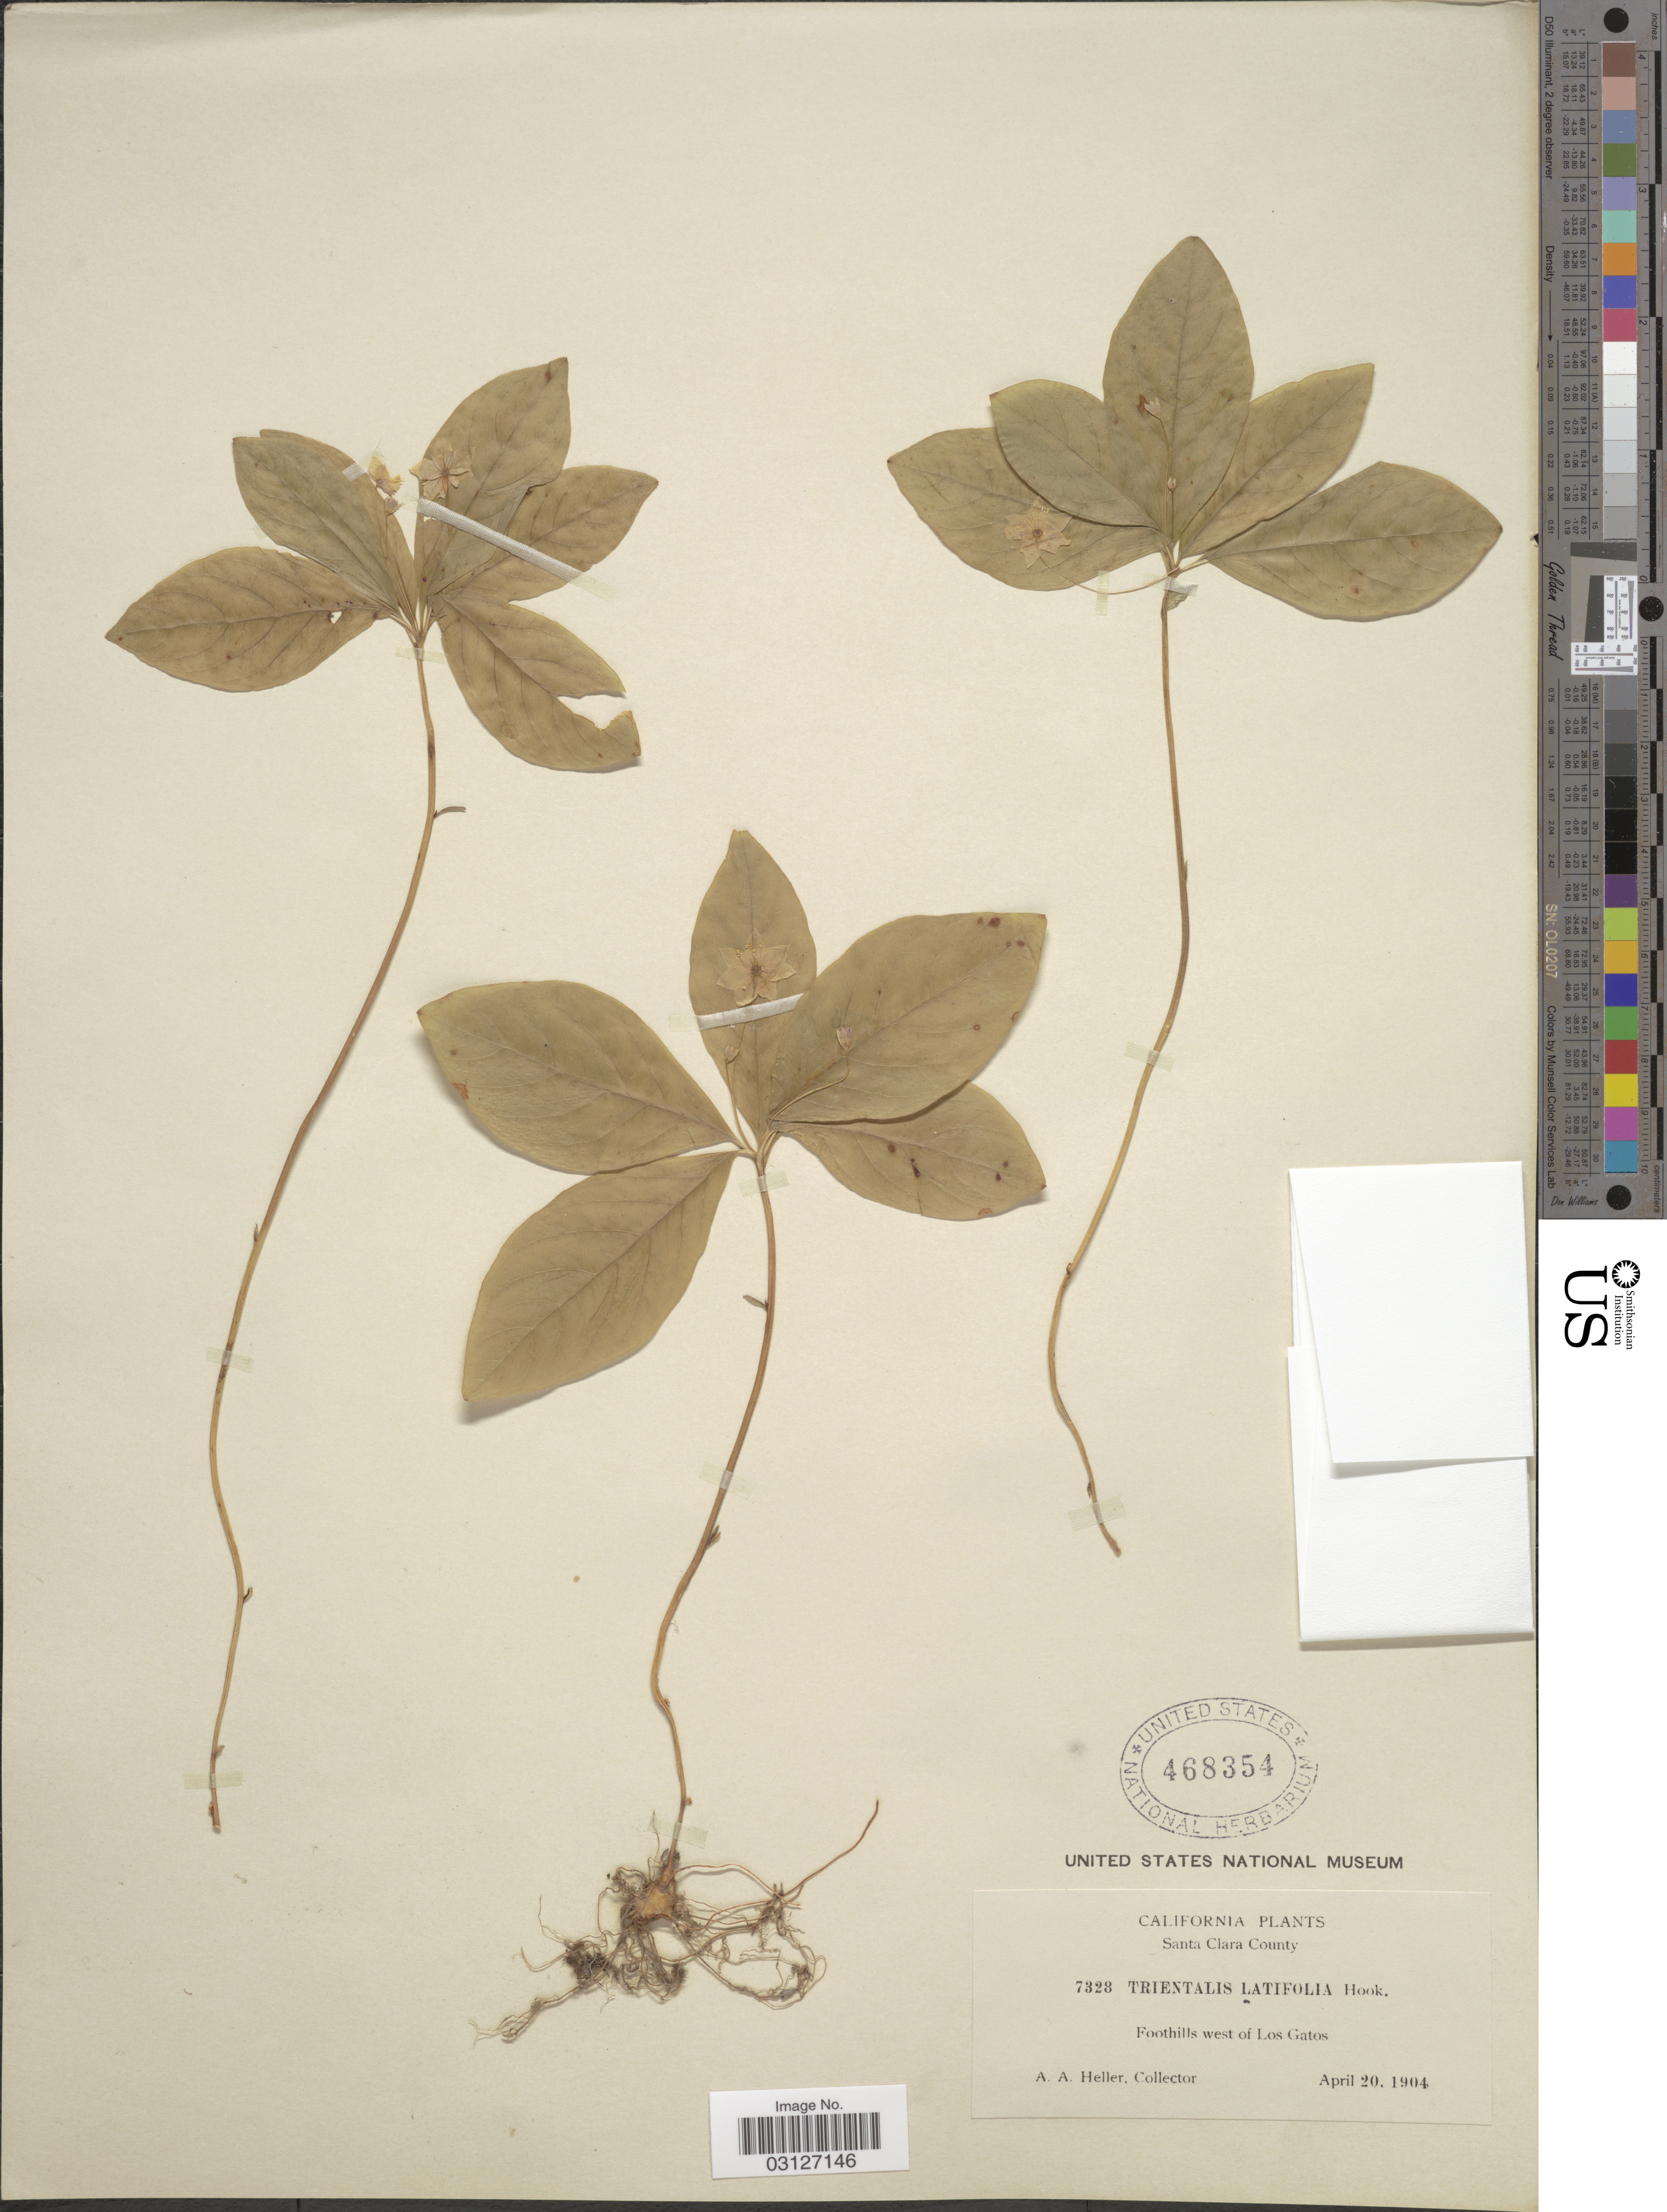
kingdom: Plantae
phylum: Tracheophyta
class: Magnoliopsida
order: Ericales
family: Primulaceae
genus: Trientalis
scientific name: Trientalis latifolia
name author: Hook.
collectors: A. A. Heller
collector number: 7328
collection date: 1904-04-20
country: United States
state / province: California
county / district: Santa Clara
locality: Santa Clara County, Foothills west of Los Gatos.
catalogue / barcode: US 468354